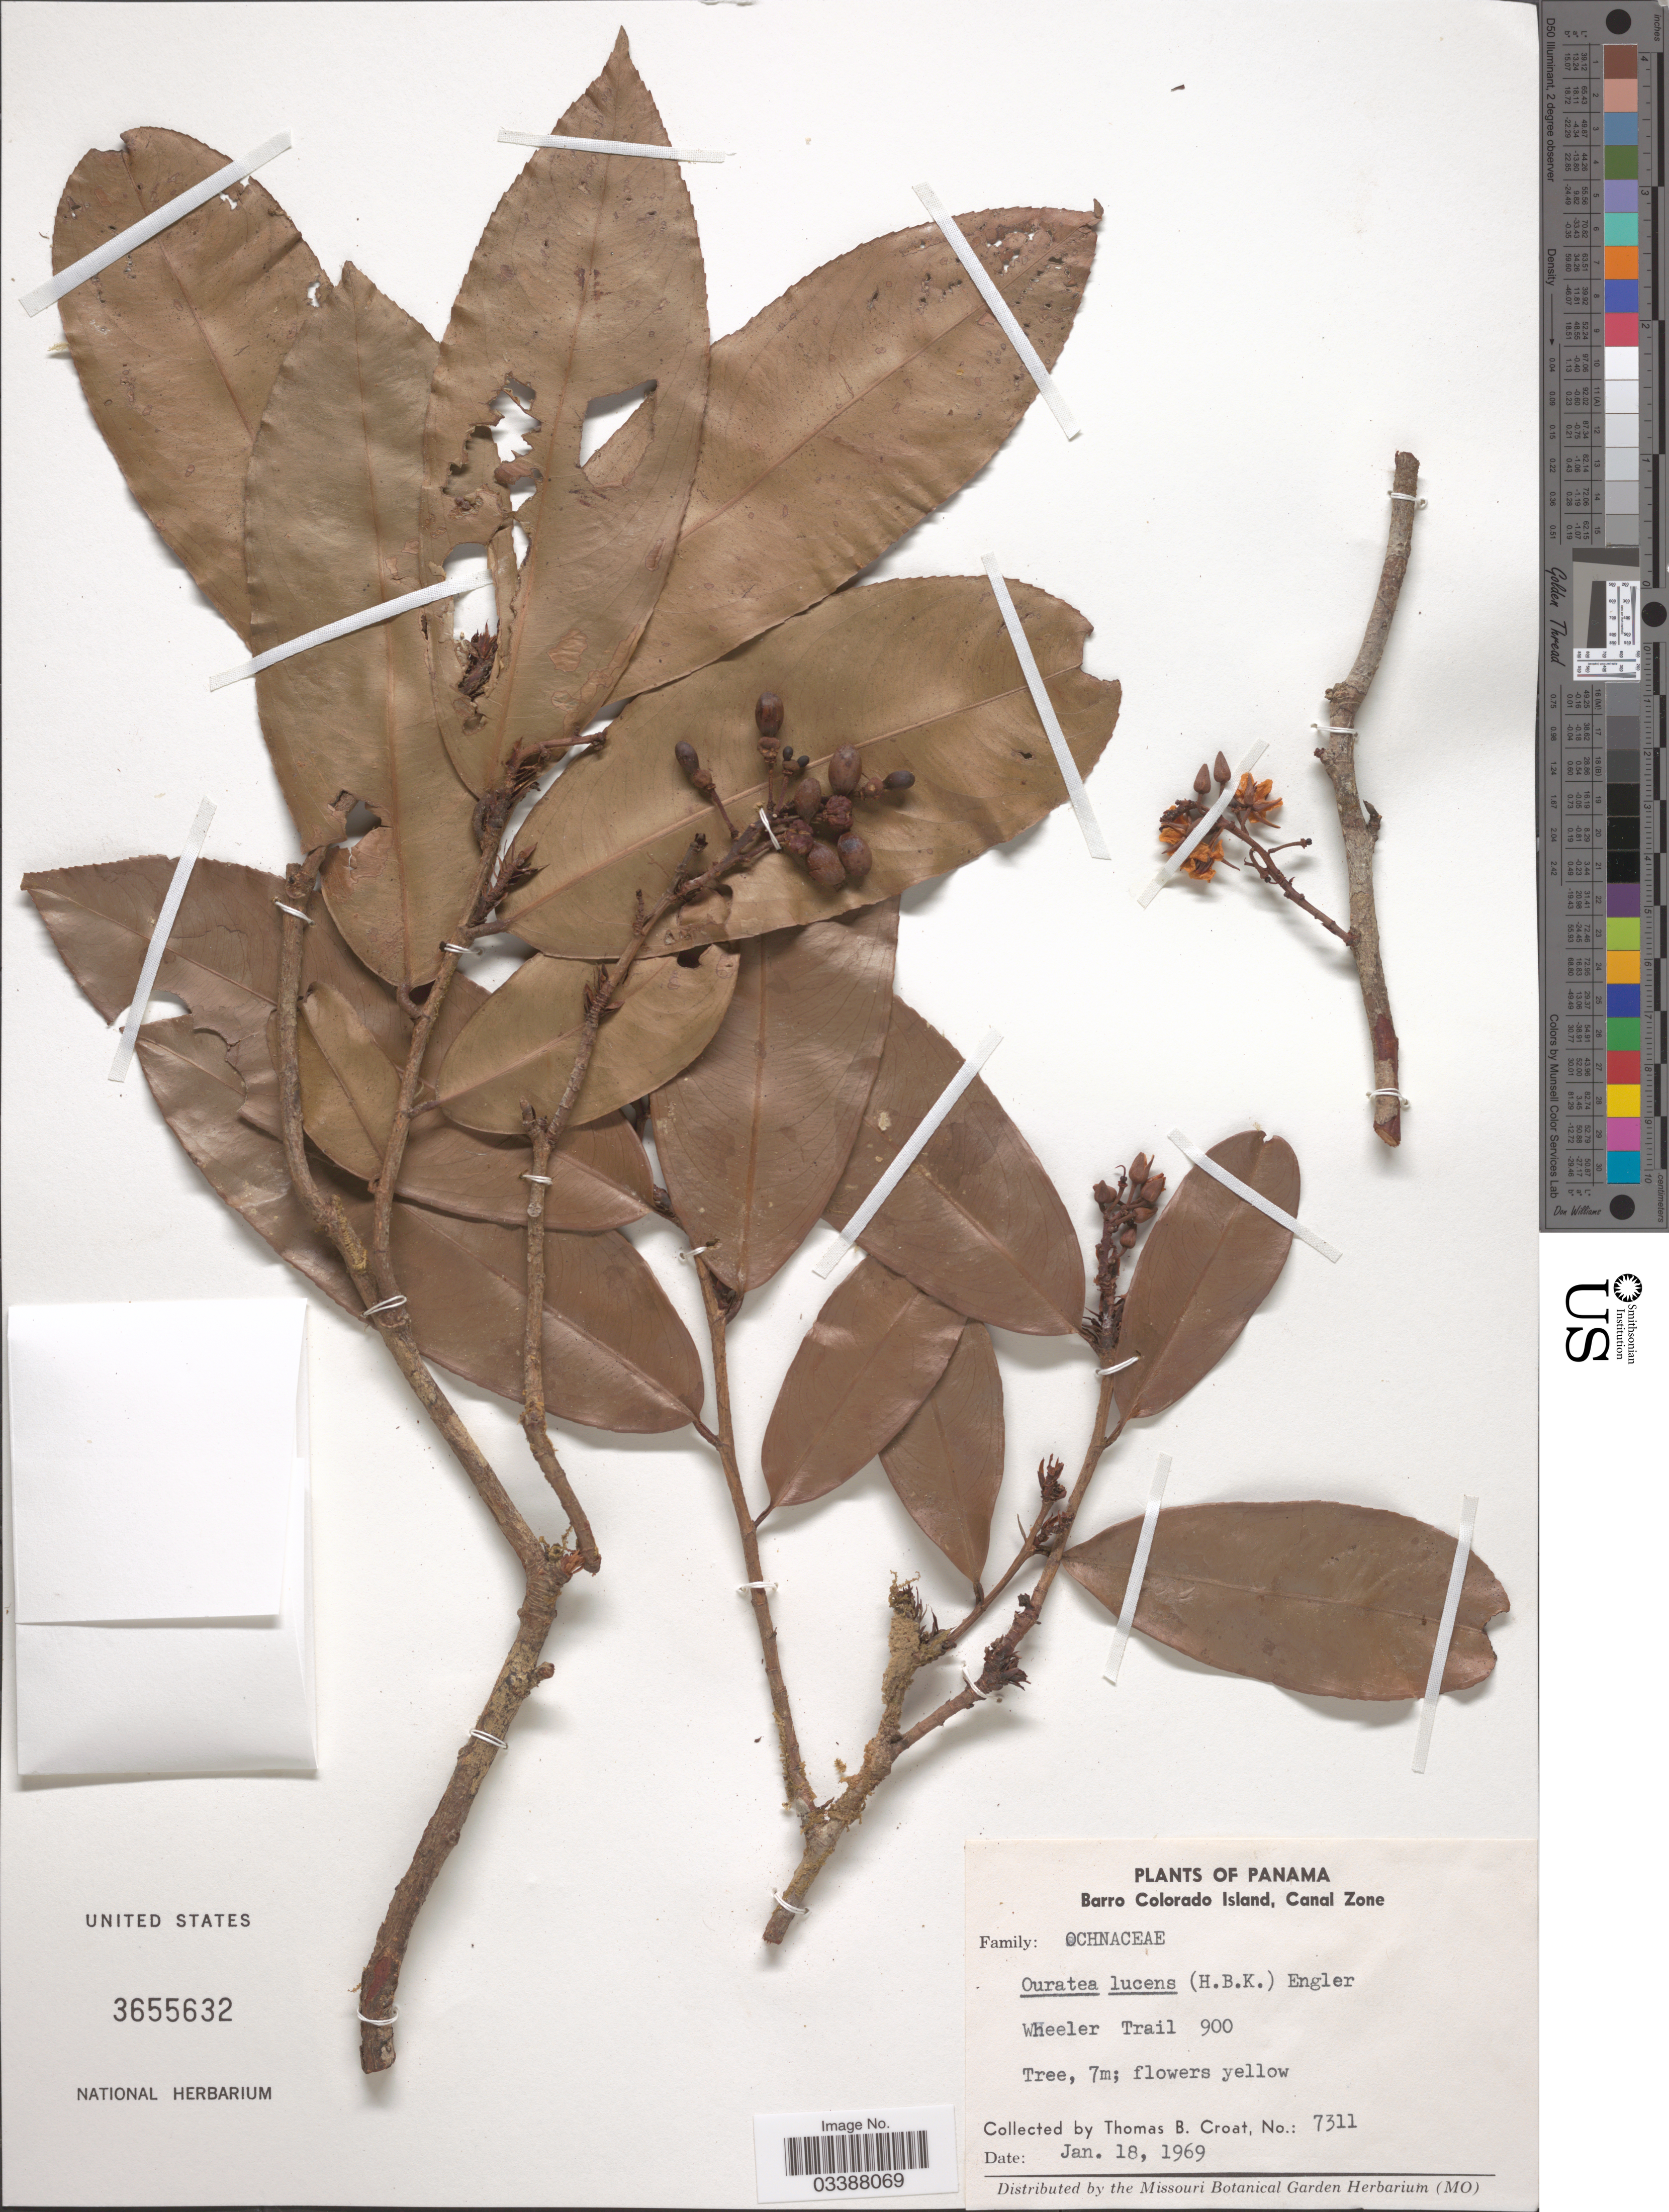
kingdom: Plantae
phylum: Tracheophyta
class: Magnoliopsida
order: Malpighiales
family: Ochnaceae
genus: Ouratea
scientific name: Ouratea lucens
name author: (Kunth) Engl.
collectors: T. B. Croat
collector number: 7311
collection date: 1969-01-18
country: Panama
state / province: Panamá Oeste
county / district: Canal Zone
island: Barro Colorado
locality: Barro Colorado Island, Canal Zone. Wheeler Trail.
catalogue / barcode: US 3655632